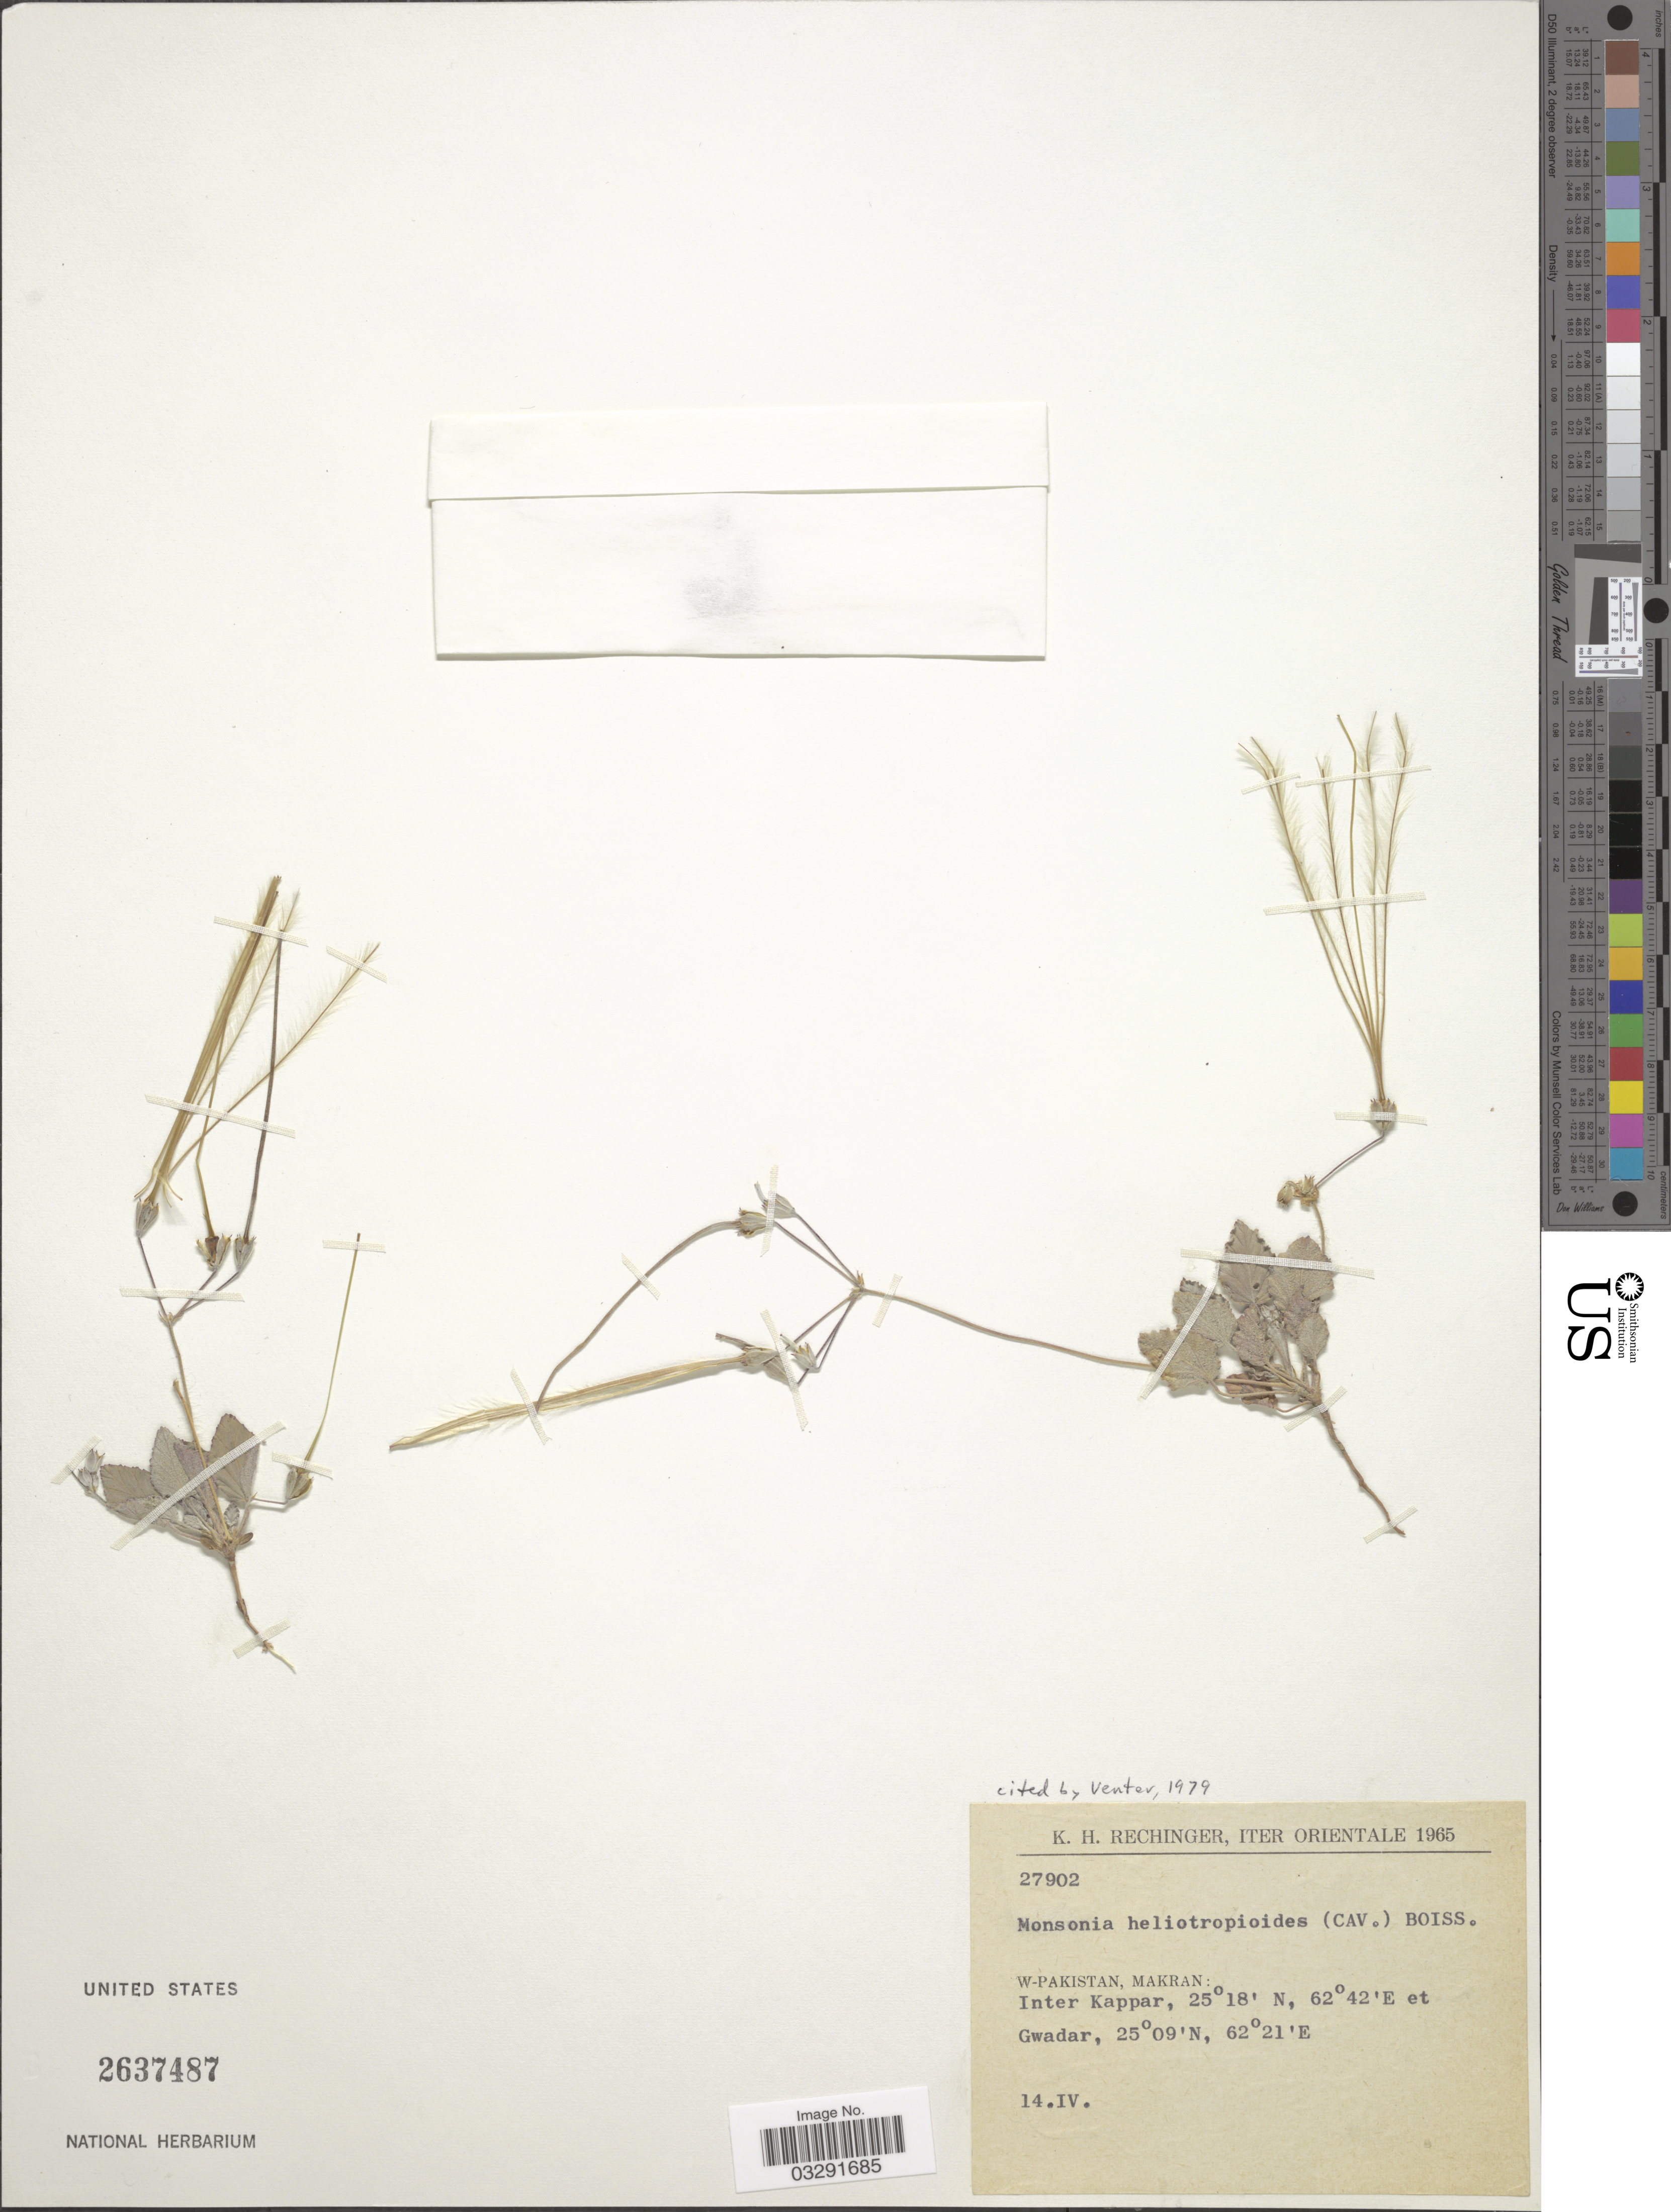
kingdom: Plantae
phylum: Tracheophyta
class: Magnoliopsida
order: Geraniales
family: Geraniaceae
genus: Monsonia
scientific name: Monsonia heliotropioides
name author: (Cav.) Boiss.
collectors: K. H. Rechinger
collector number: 27902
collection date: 1965-04-14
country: Pakistan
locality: Iter Orientale. W-Pakistan, Makran: Inter Kappar et Gwadar.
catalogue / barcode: US 2637487